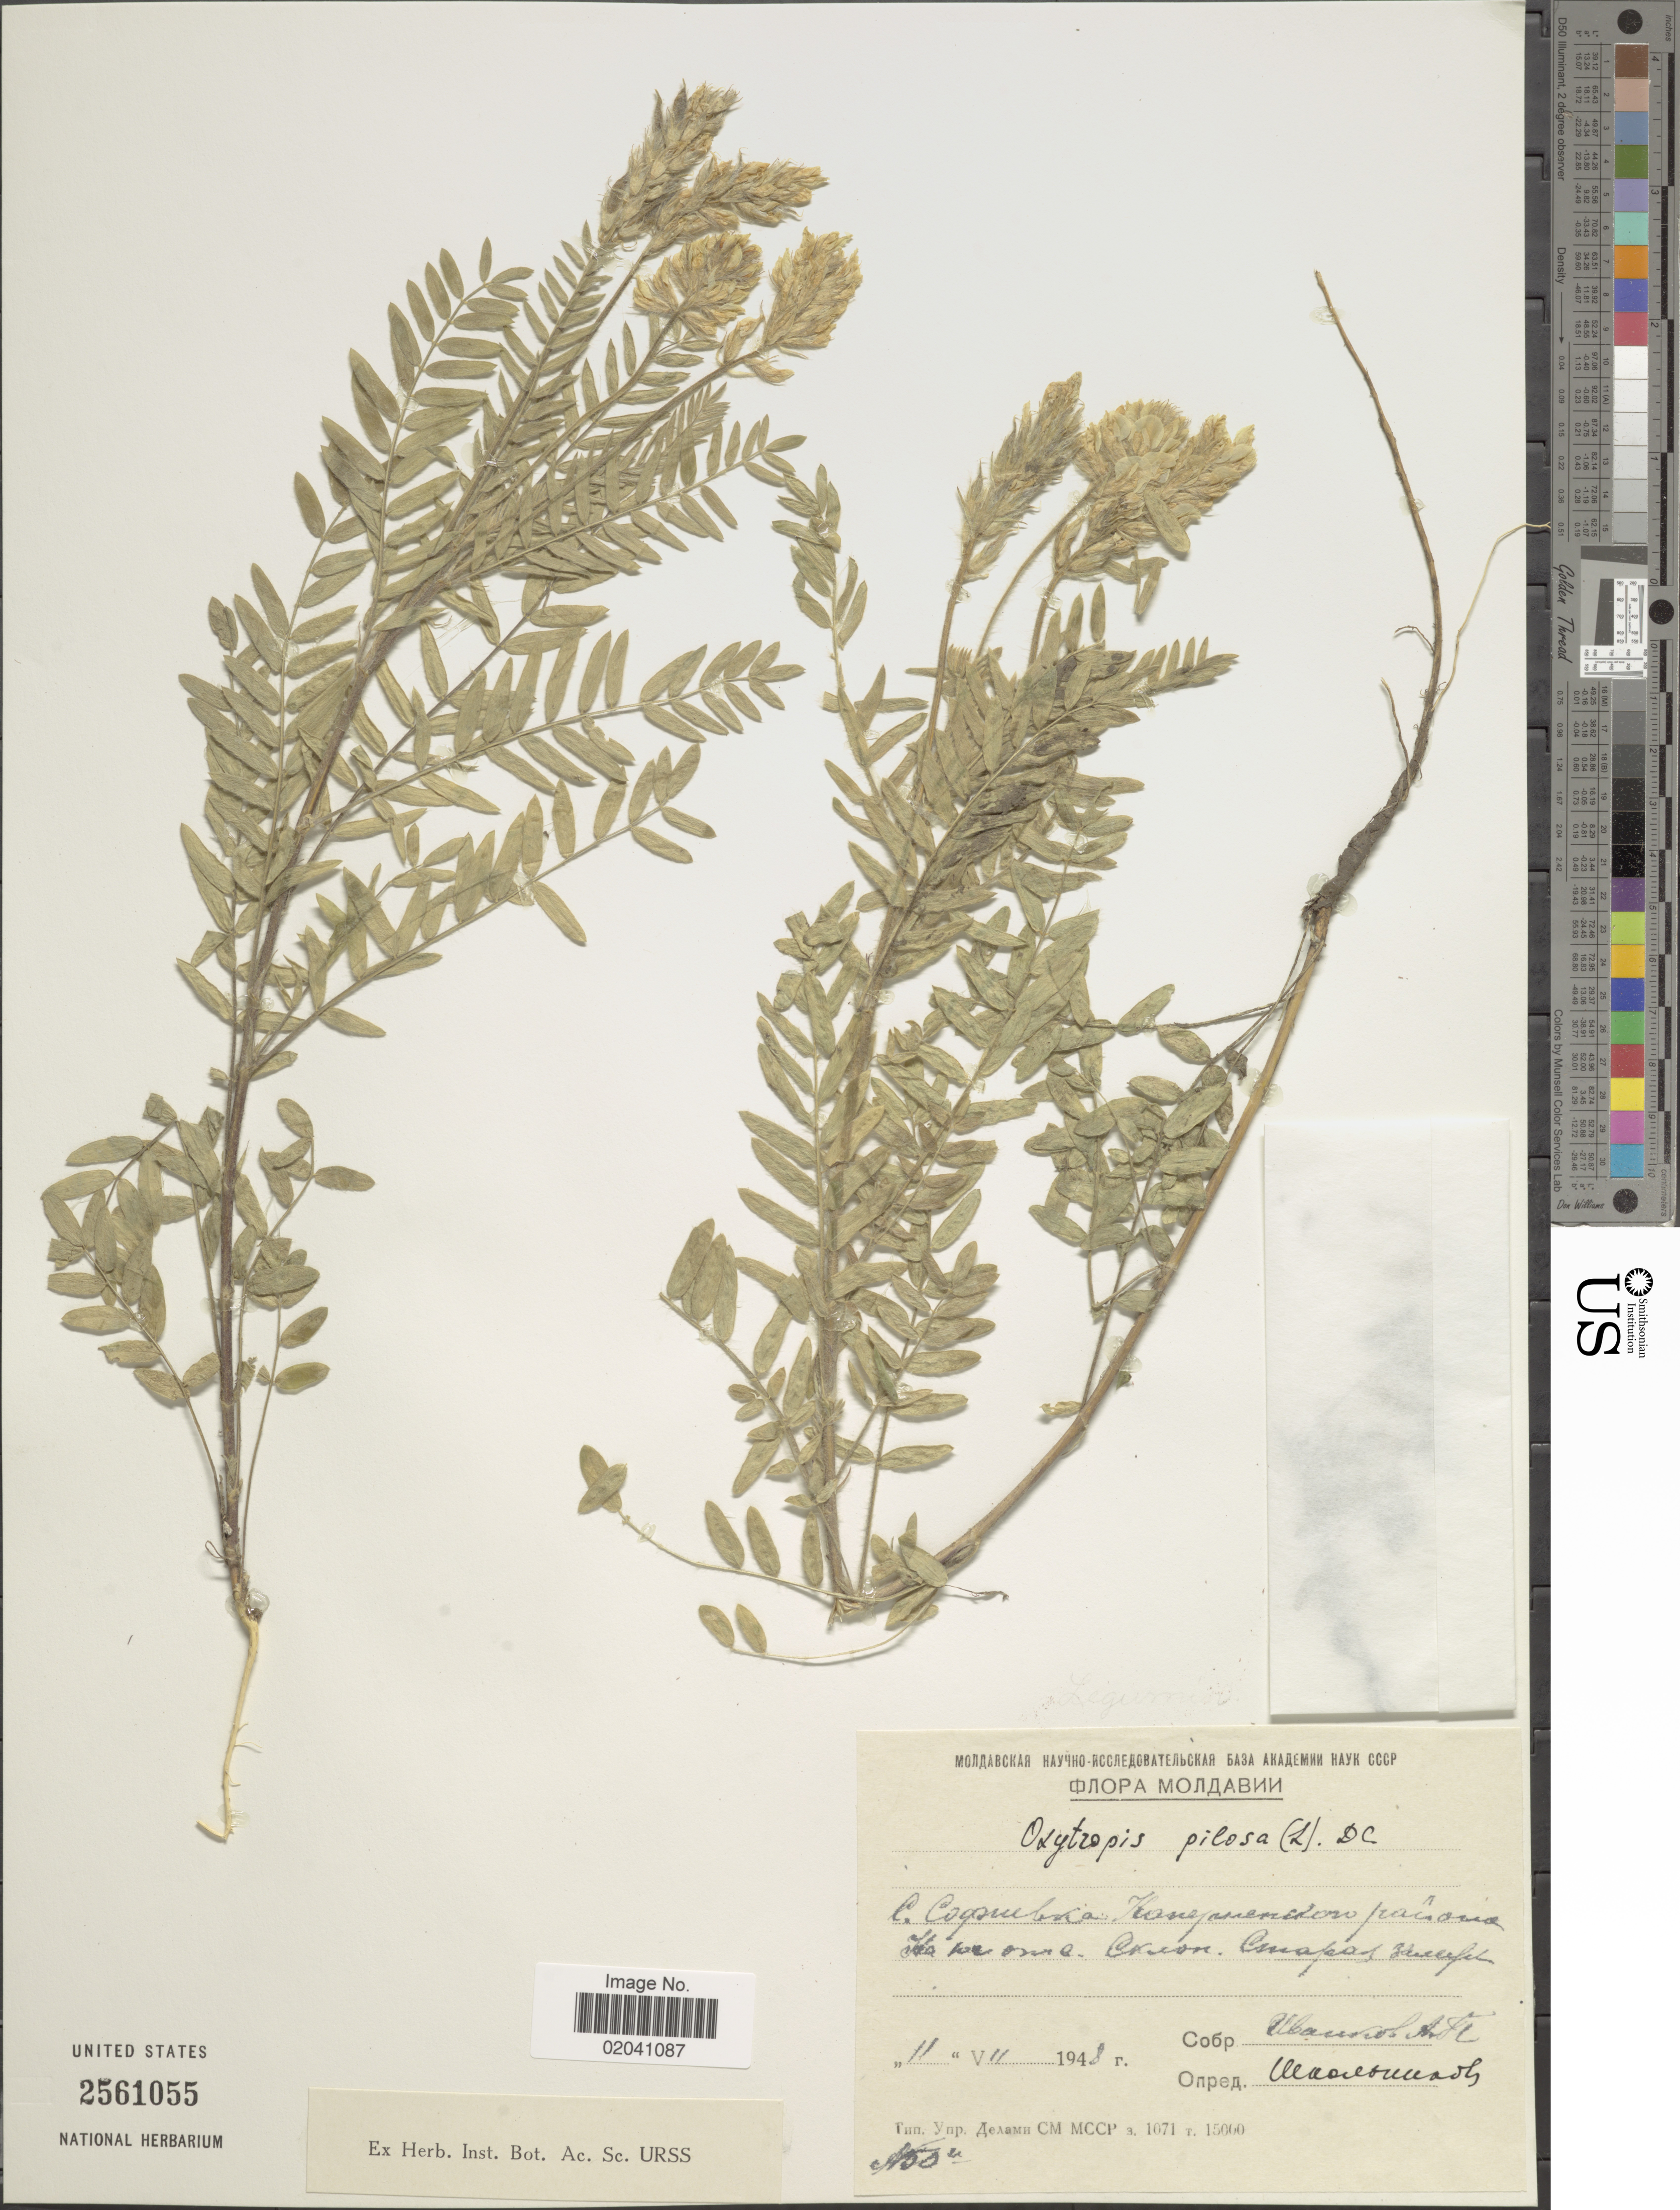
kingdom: Plantae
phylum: Tracheophyta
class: Magnoliopsida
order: Fabales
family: Fabaceae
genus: Oxytropis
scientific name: Oxytropis pilosa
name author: (L.) DC.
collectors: A. Ivankov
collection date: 1948-07-11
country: Moldova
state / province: Taraclia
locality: Village Sofievka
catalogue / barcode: US 2561055